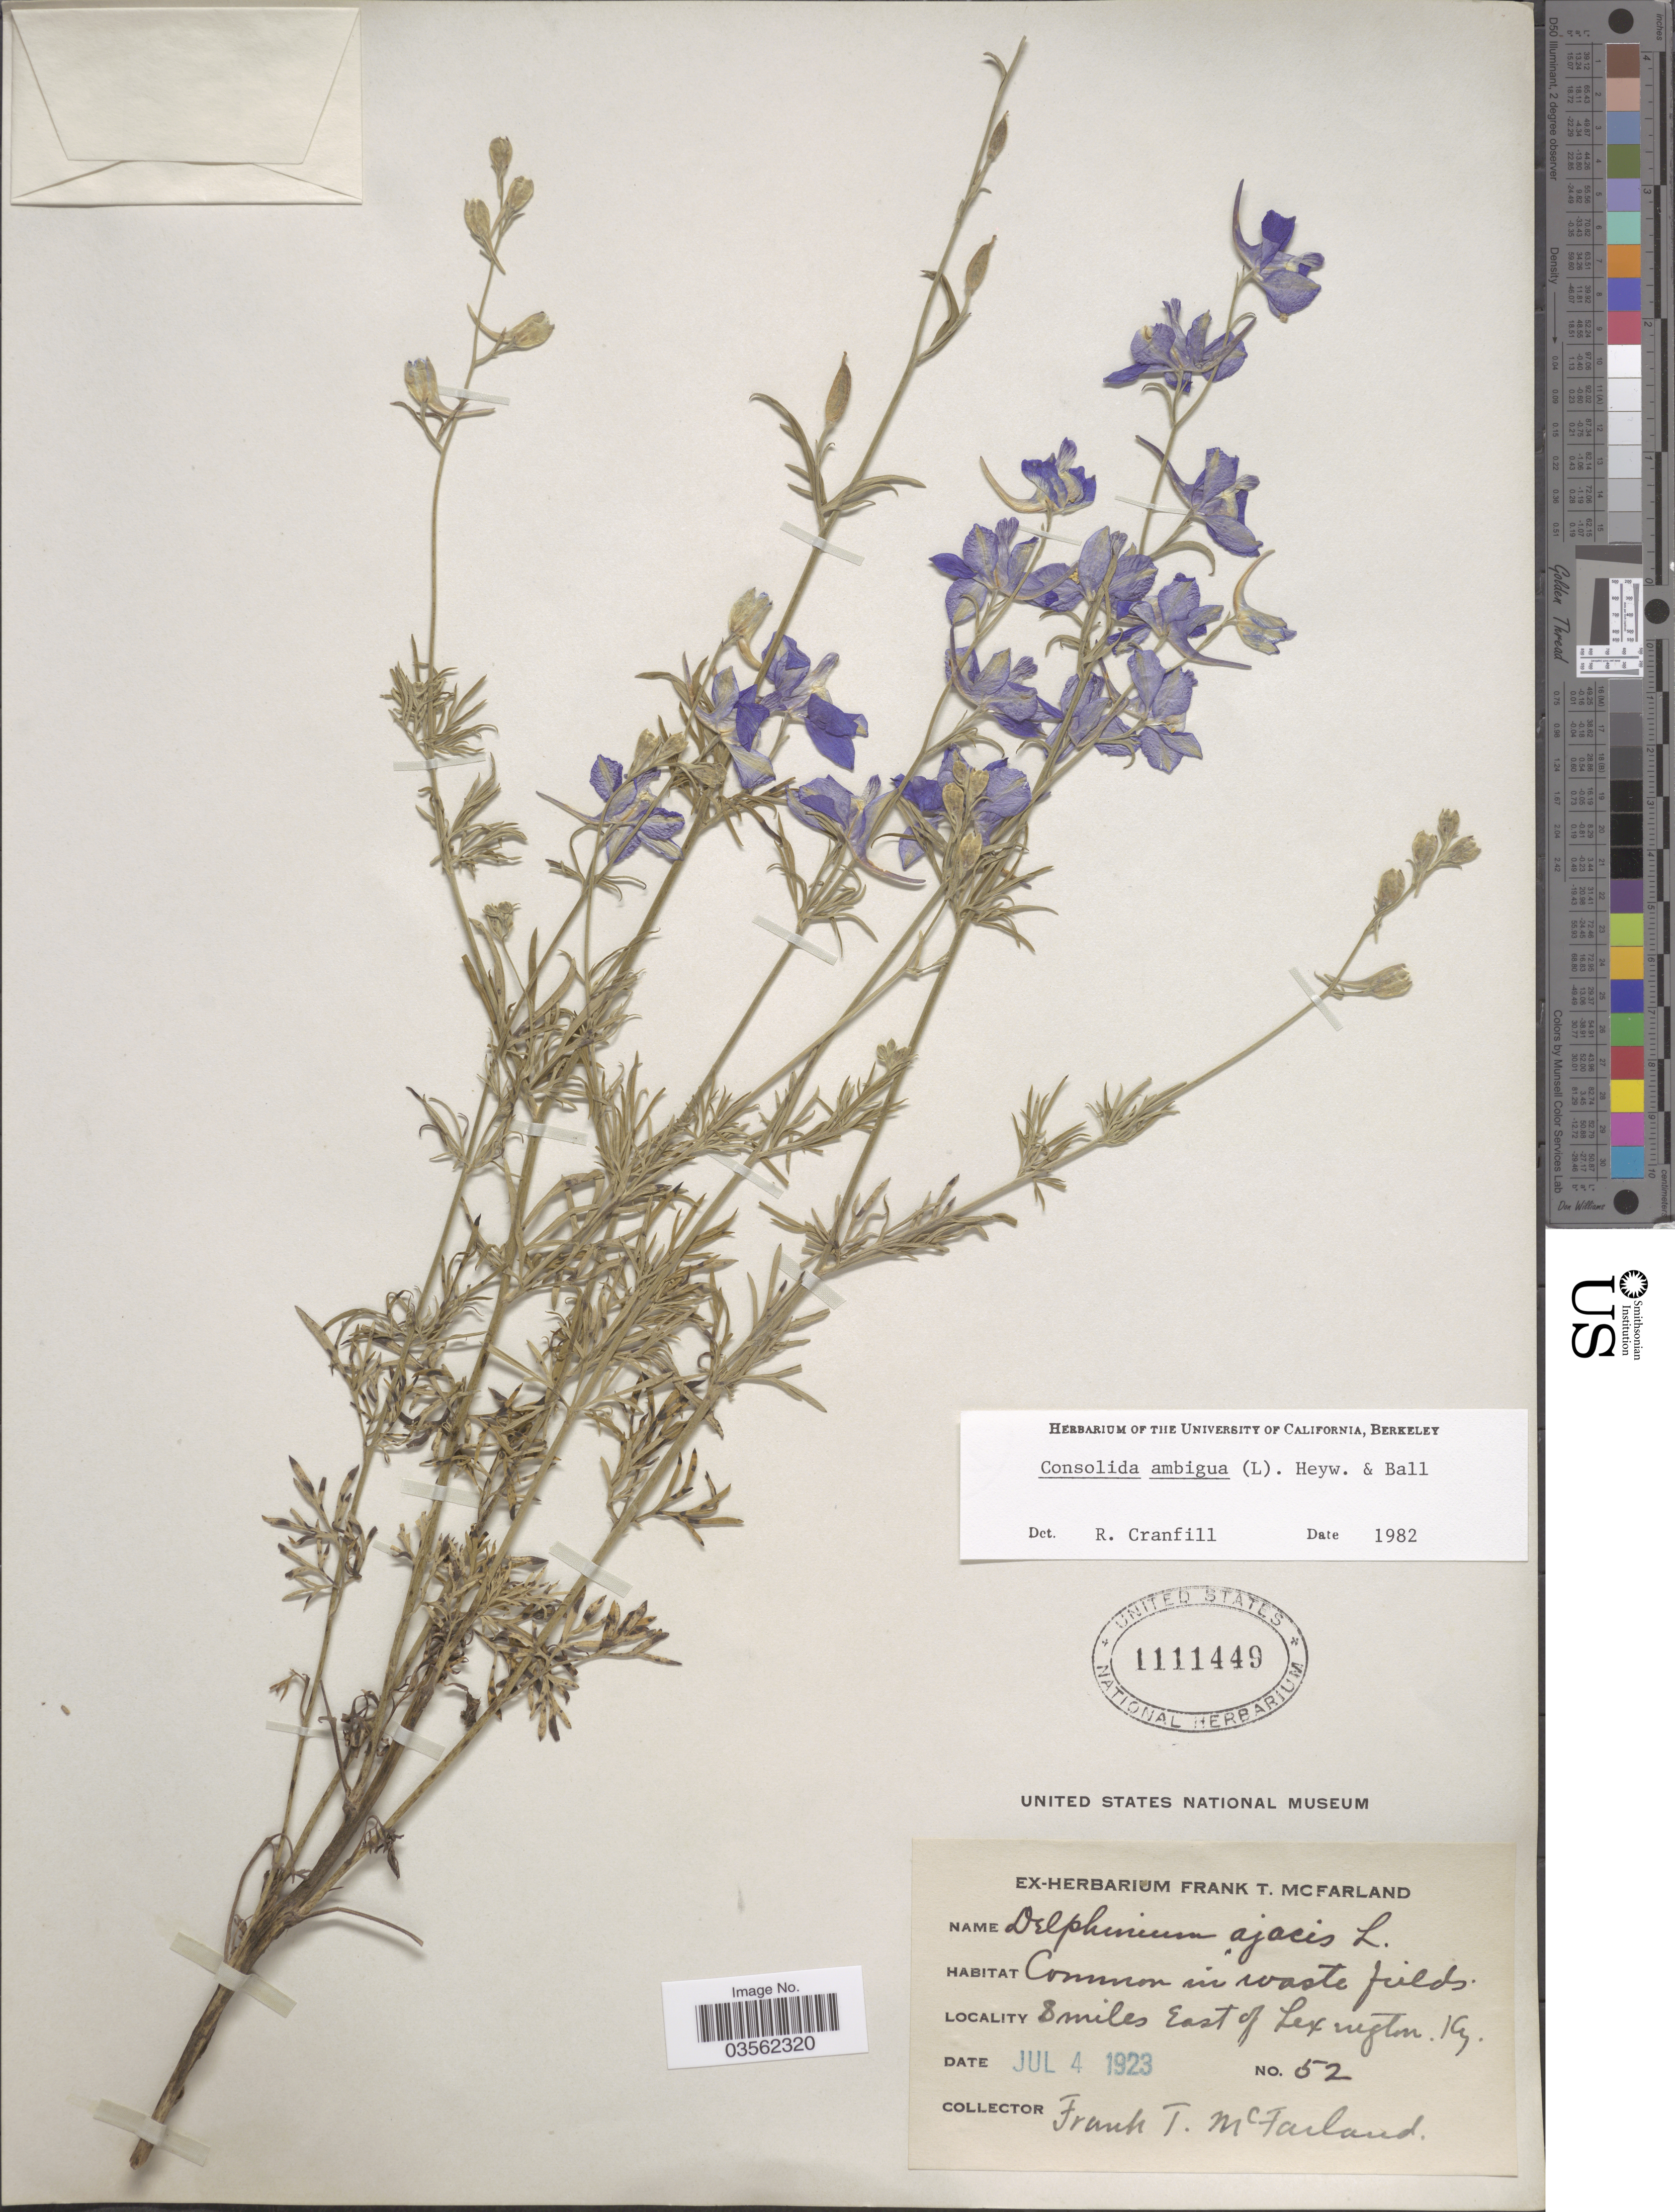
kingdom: Plantae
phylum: Tracheophyta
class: Magnoliopsida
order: Ranunculales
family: Ranunculaceae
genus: Delphinium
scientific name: Delphinium ambiguum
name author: L.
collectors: F. McFarland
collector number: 52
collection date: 1923-07-04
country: United States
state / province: Kentucky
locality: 8 miles East of Lexington.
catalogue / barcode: US 1111449